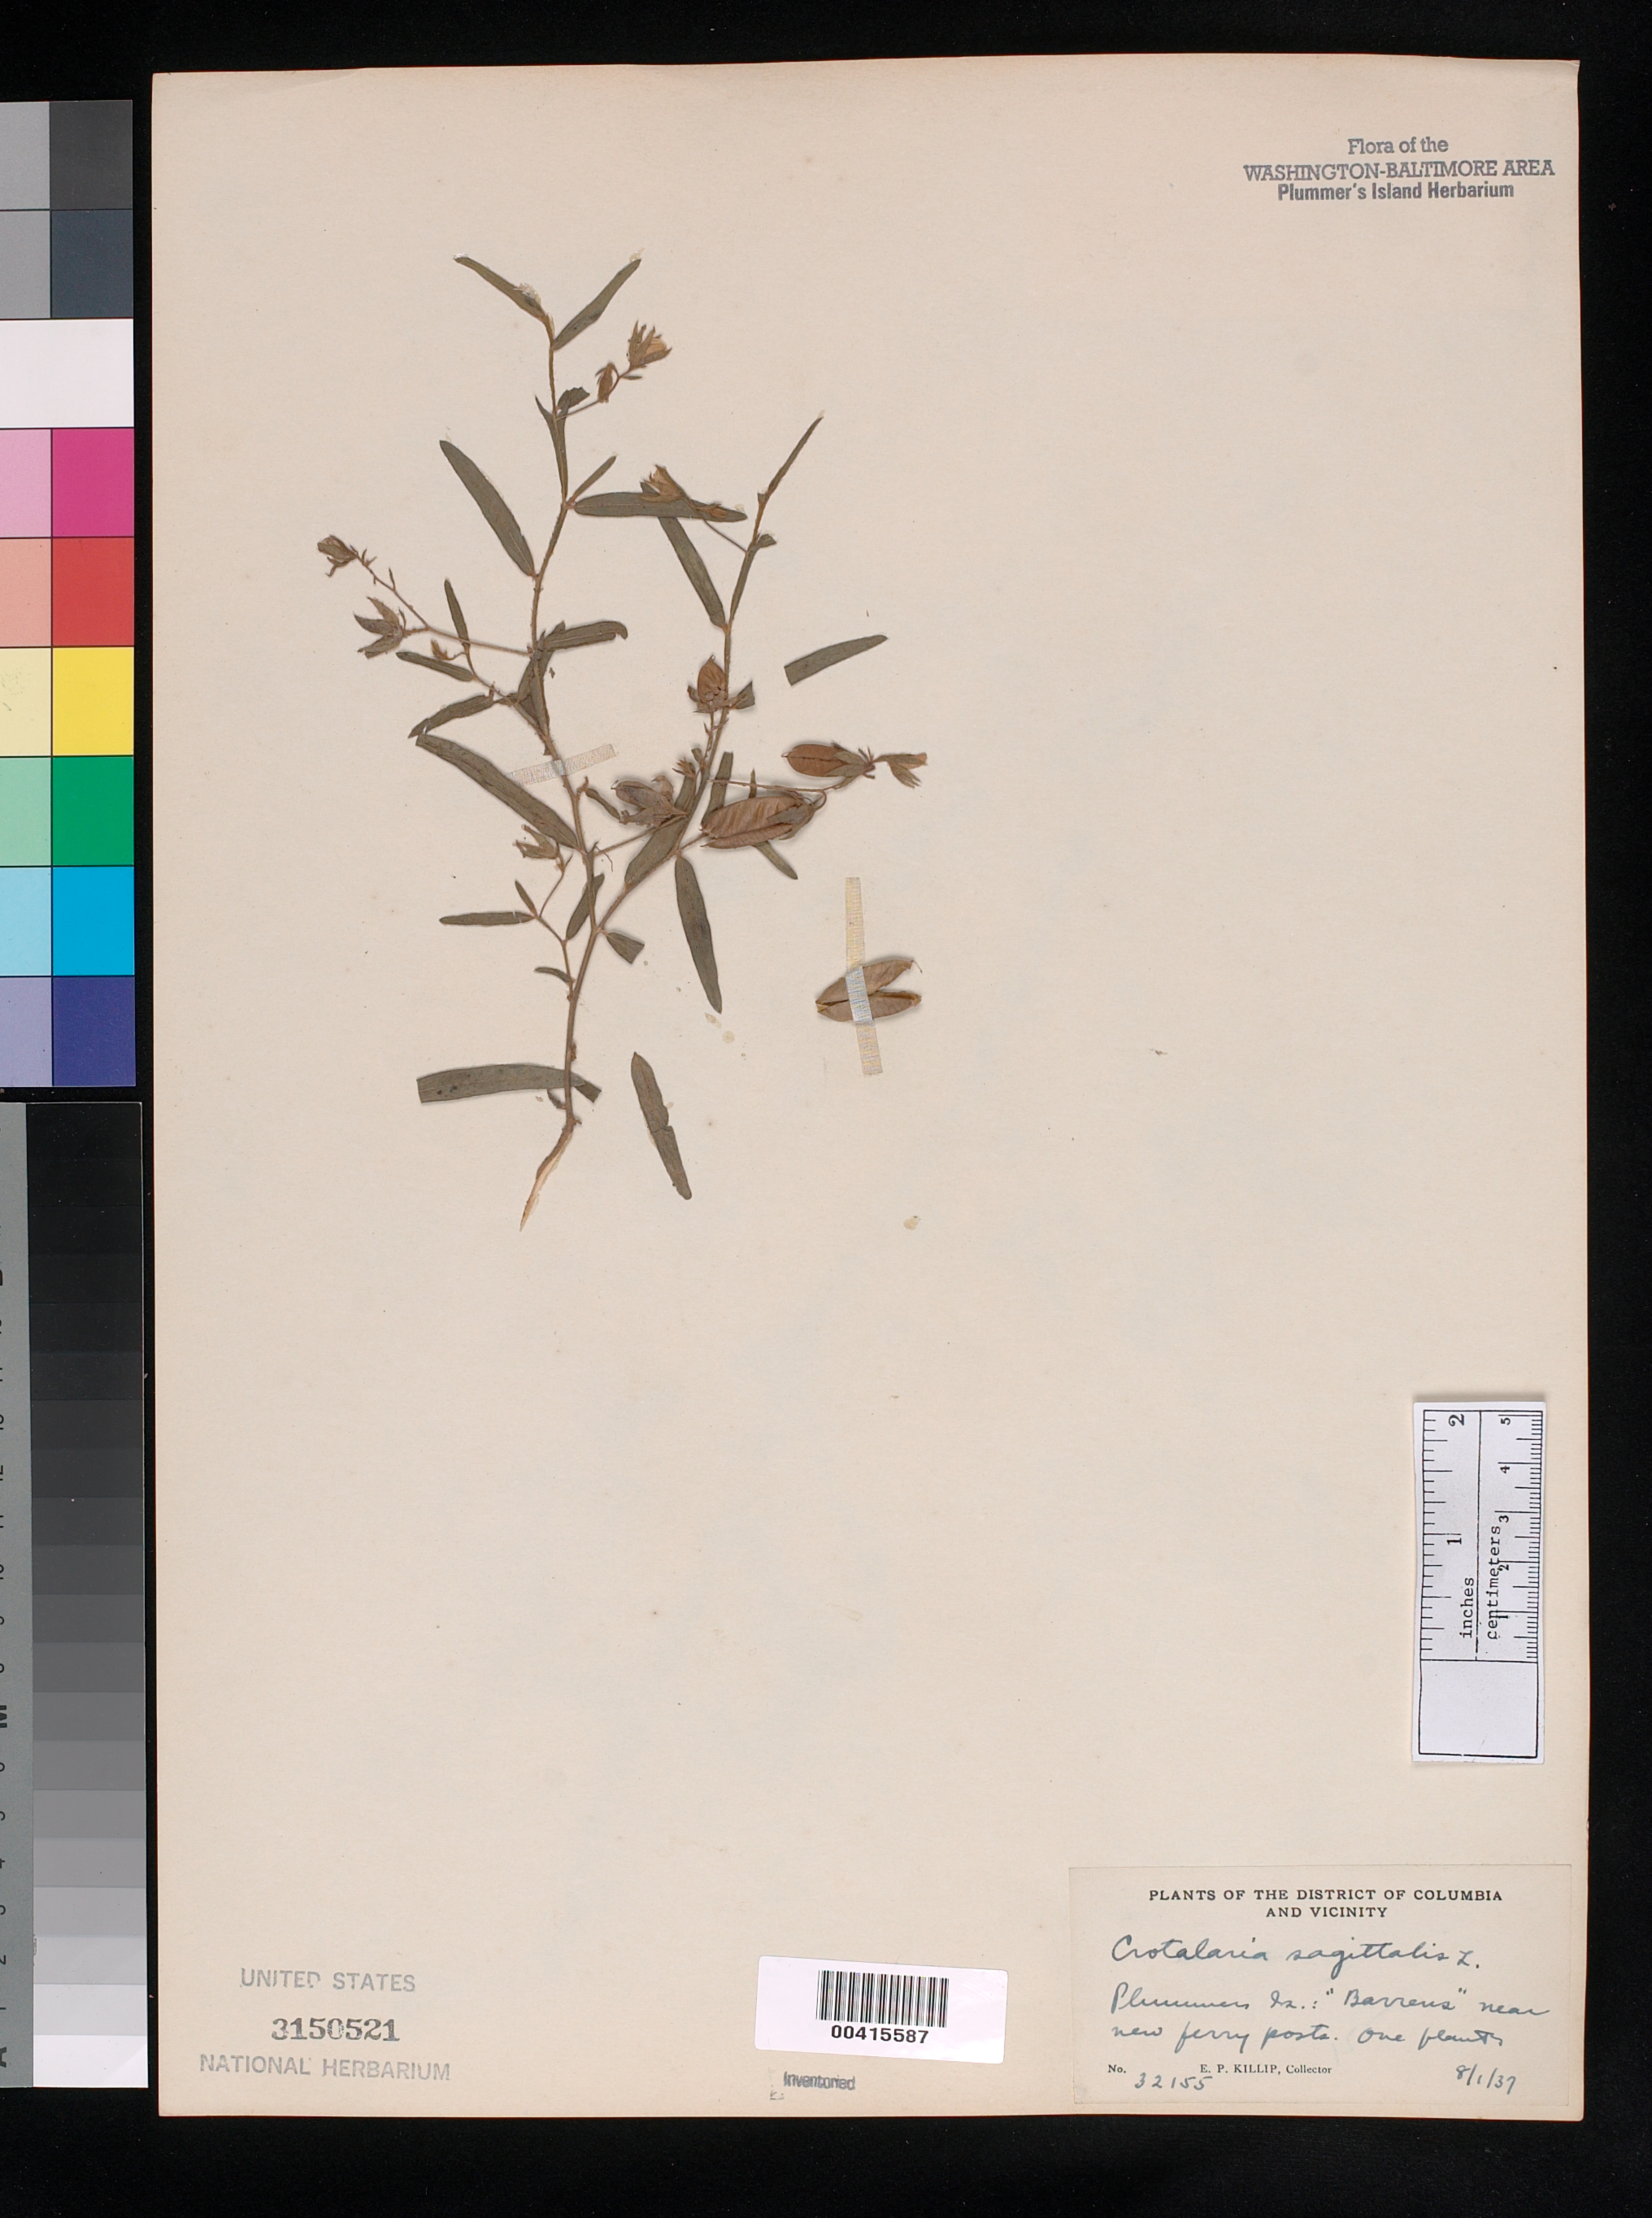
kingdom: Plantae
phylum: Tracheophyta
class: Magnoliopsida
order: Fabales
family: Fabaceae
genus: Crotalaria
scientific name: Crotalaria sagittalis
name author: L.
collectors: E. P. Killip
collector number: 32155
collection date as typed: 01 Aug 1937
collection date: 1937-08-01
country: United States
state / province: Maryland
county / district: Montgomery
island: Plummers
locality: Plummer's Island; "barrens" near new ferry posts C. & O. Canal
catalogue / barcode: US 3150521